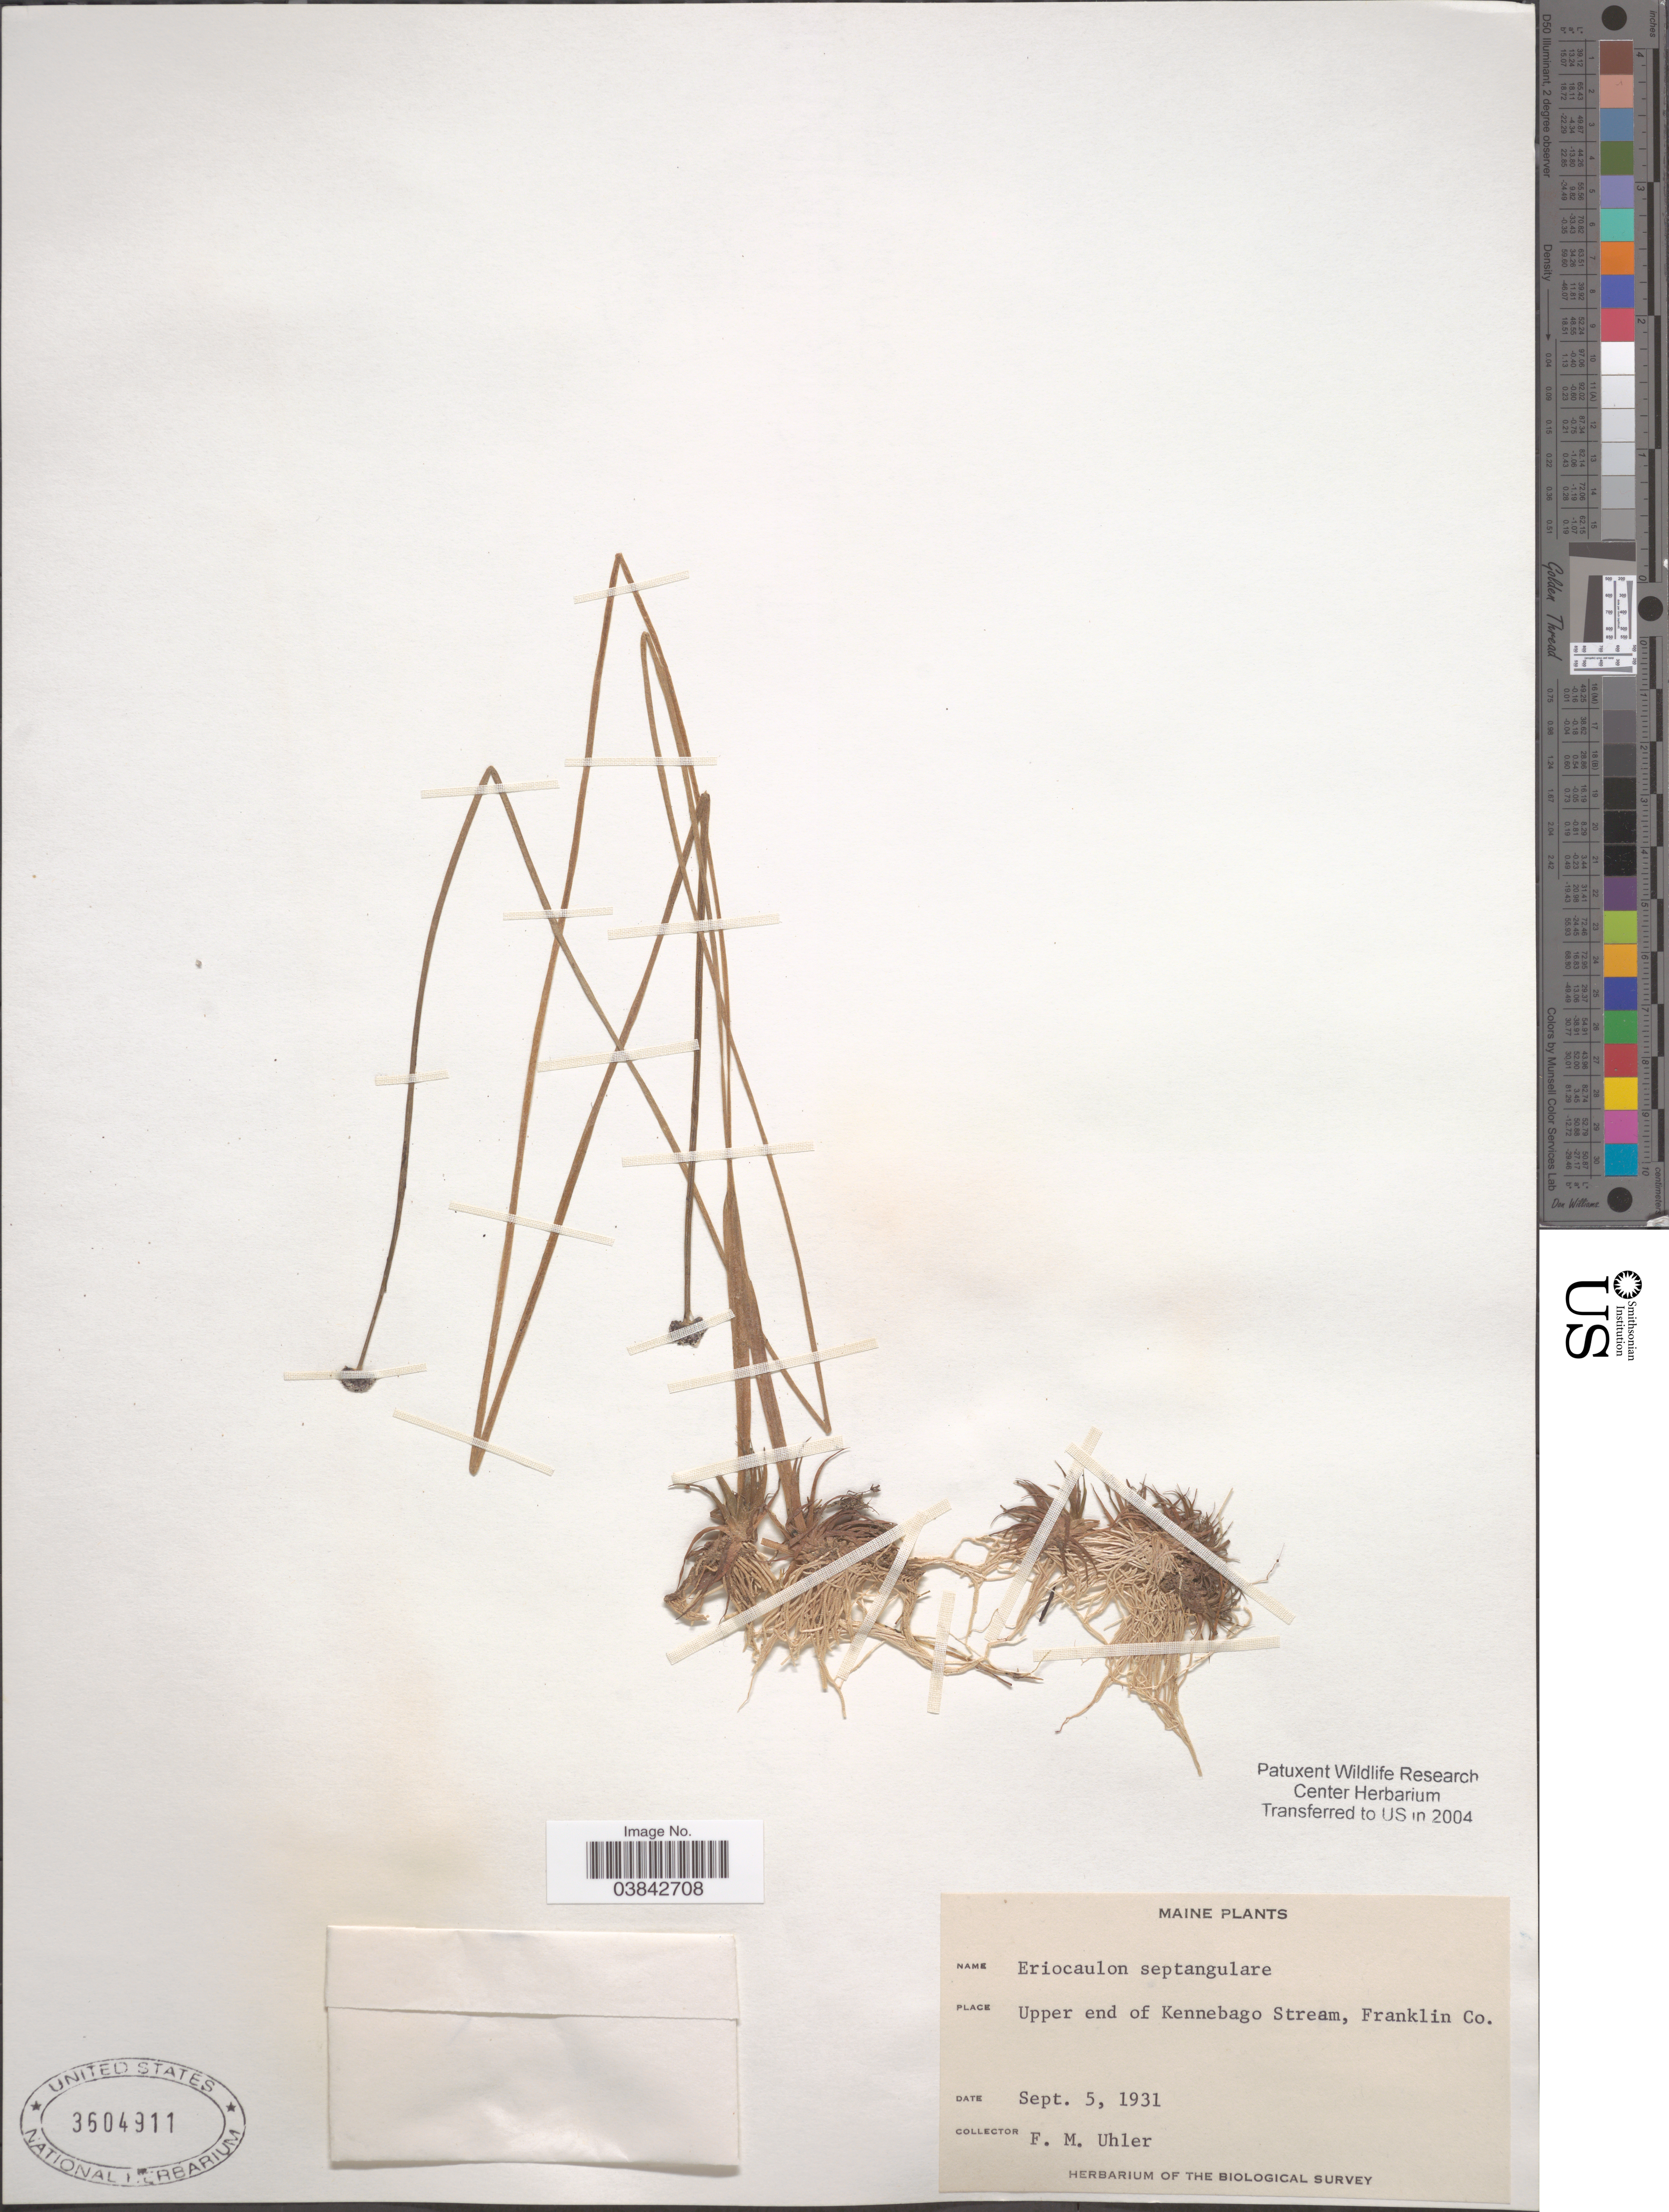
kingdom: Plantae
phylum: Tracheophyta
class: Liliopsida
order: Poales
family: Eriocaulaceae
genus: Eriocaulon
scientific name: Eriocaulon aquaticum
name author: (Hill) Druce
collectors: F. M. Uhler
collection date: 1931-09-05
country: United States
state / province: Maine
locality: Upper end of Kennebago Stream, Franklin Co.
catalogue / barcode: US 3604911